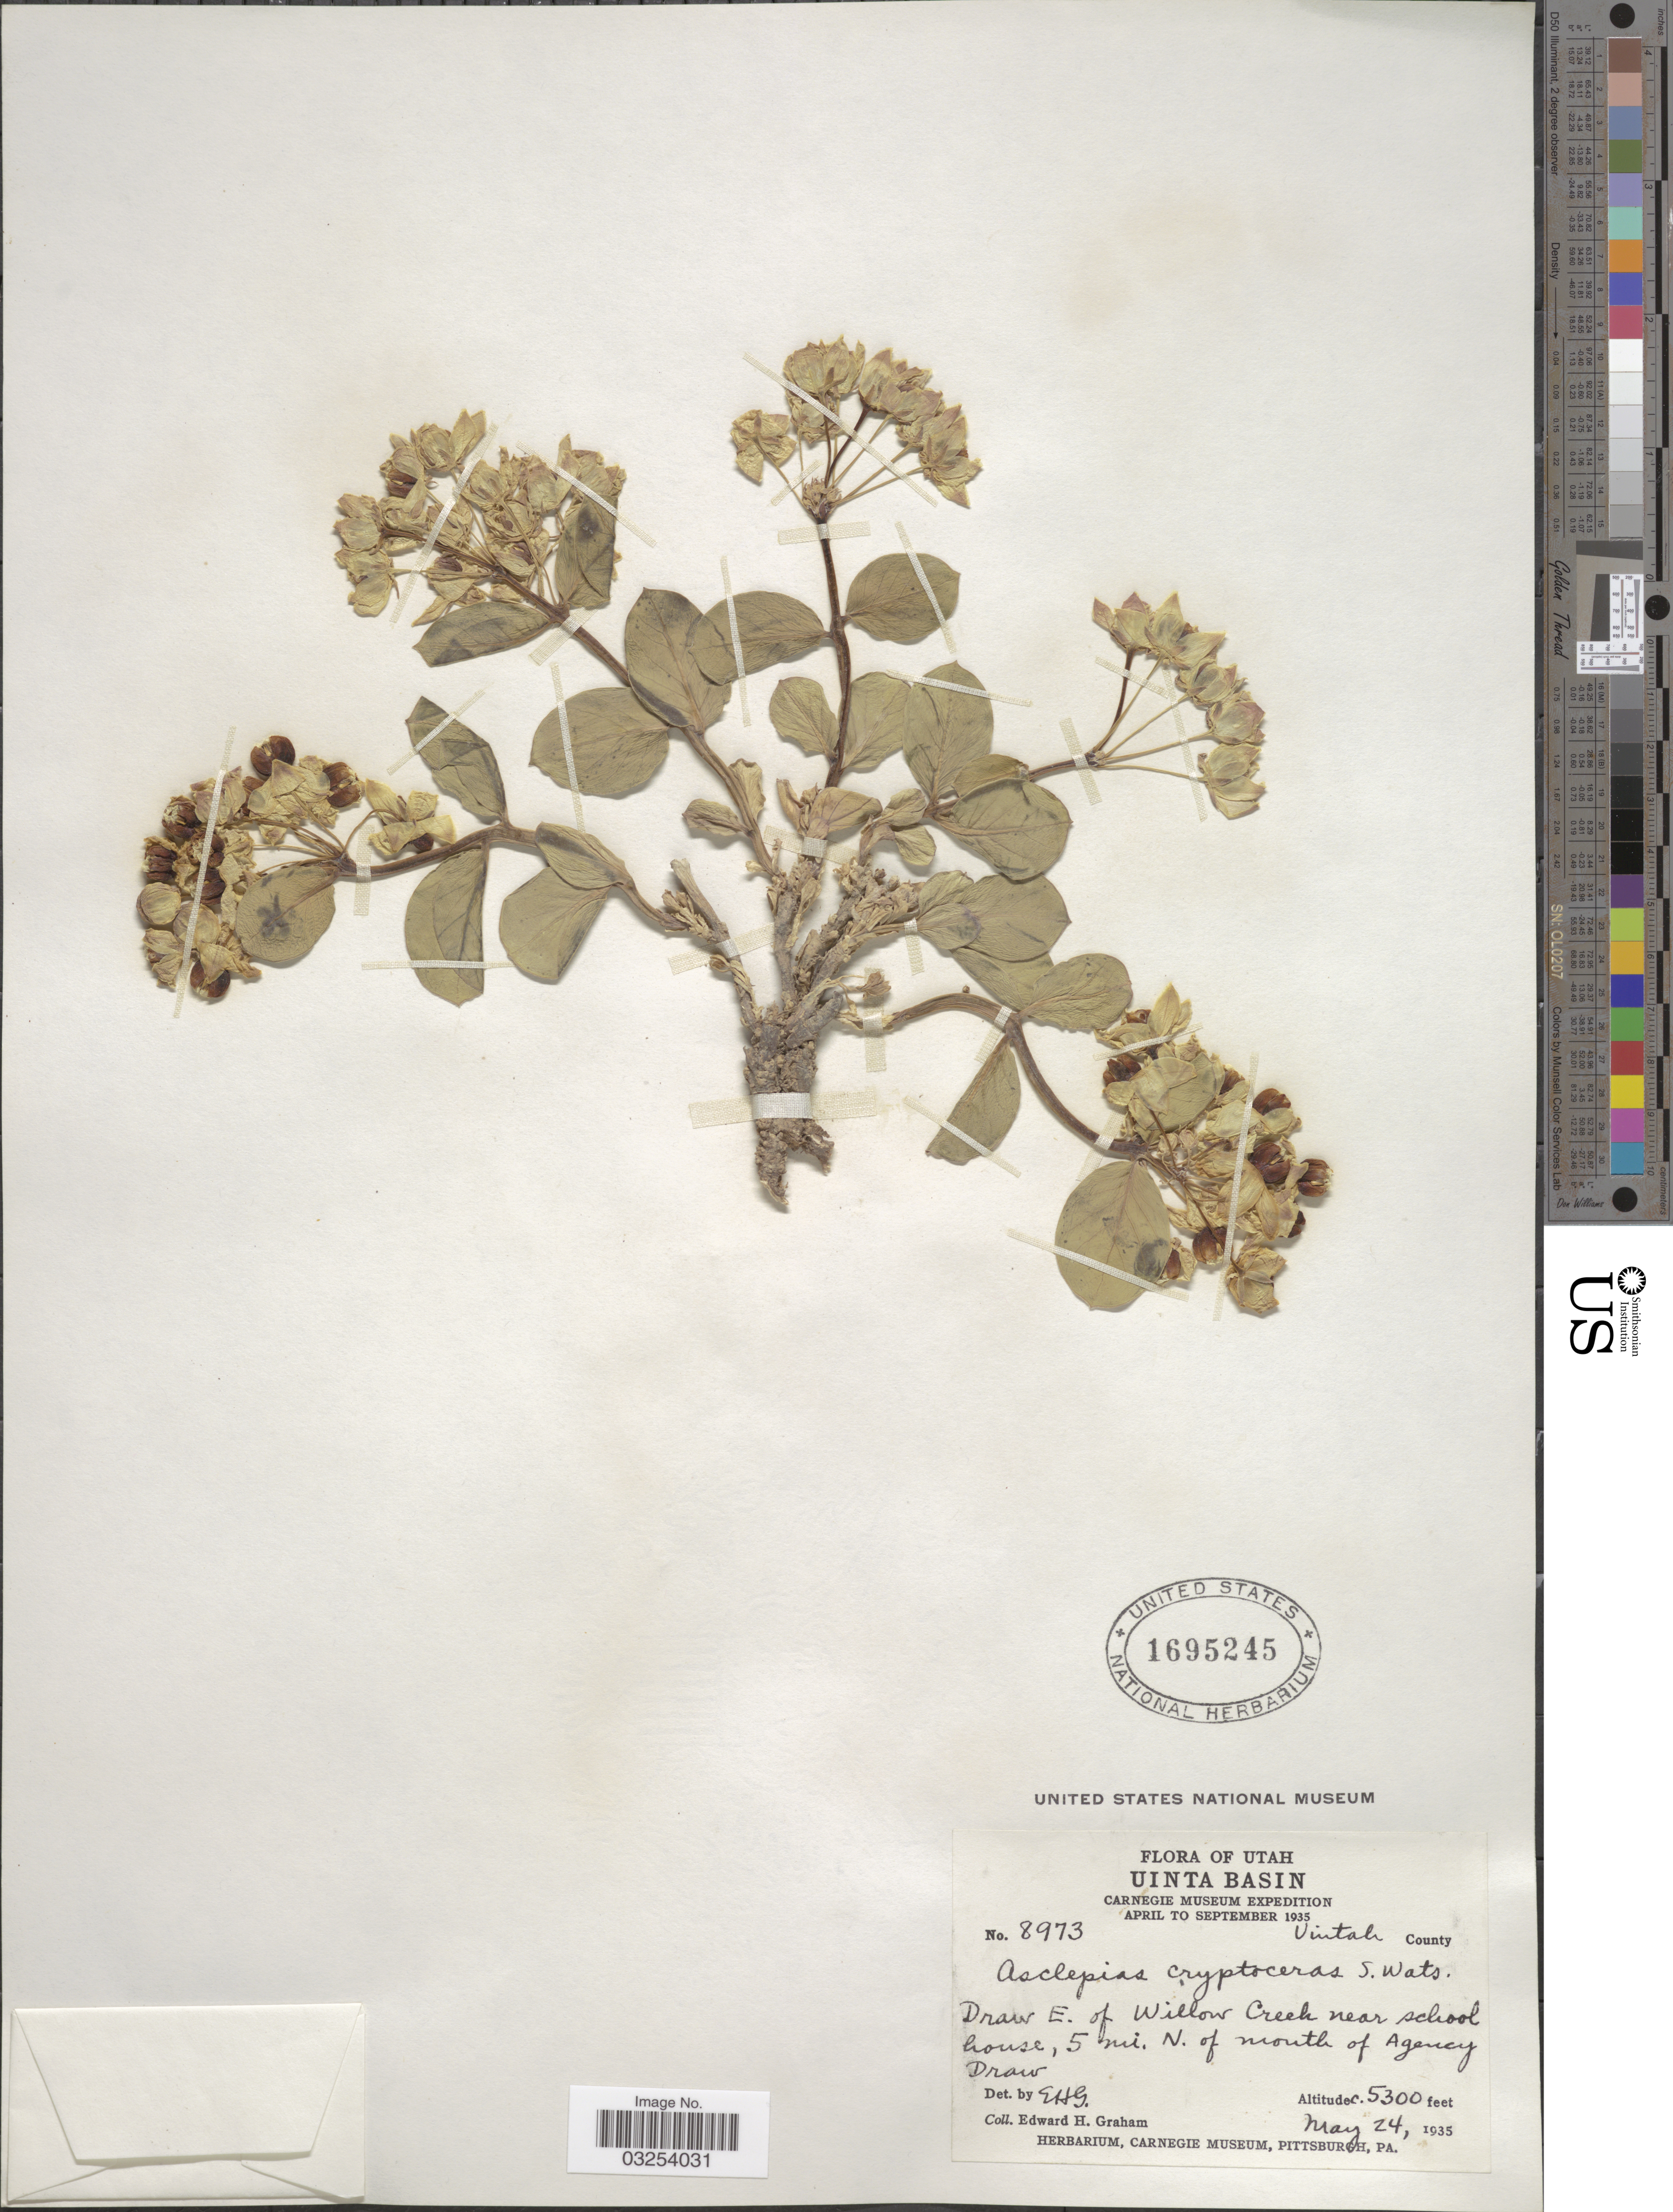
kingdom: Plantae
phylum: Tracheophyta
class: Magnoliopsida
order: Gentianales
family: Apocynaceae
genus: Asclepias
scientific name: Asclepias cryptoceras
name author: S. Watson in C. King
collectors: E. H. Graham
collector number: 8973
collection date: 1935-05-24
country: United States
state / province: Utah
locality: Uintah Basin. Draw E. of Willow Creek near school house, 5 mi. N. of mouth of Agency Draw.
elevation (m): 1615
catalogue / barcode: US 1695245